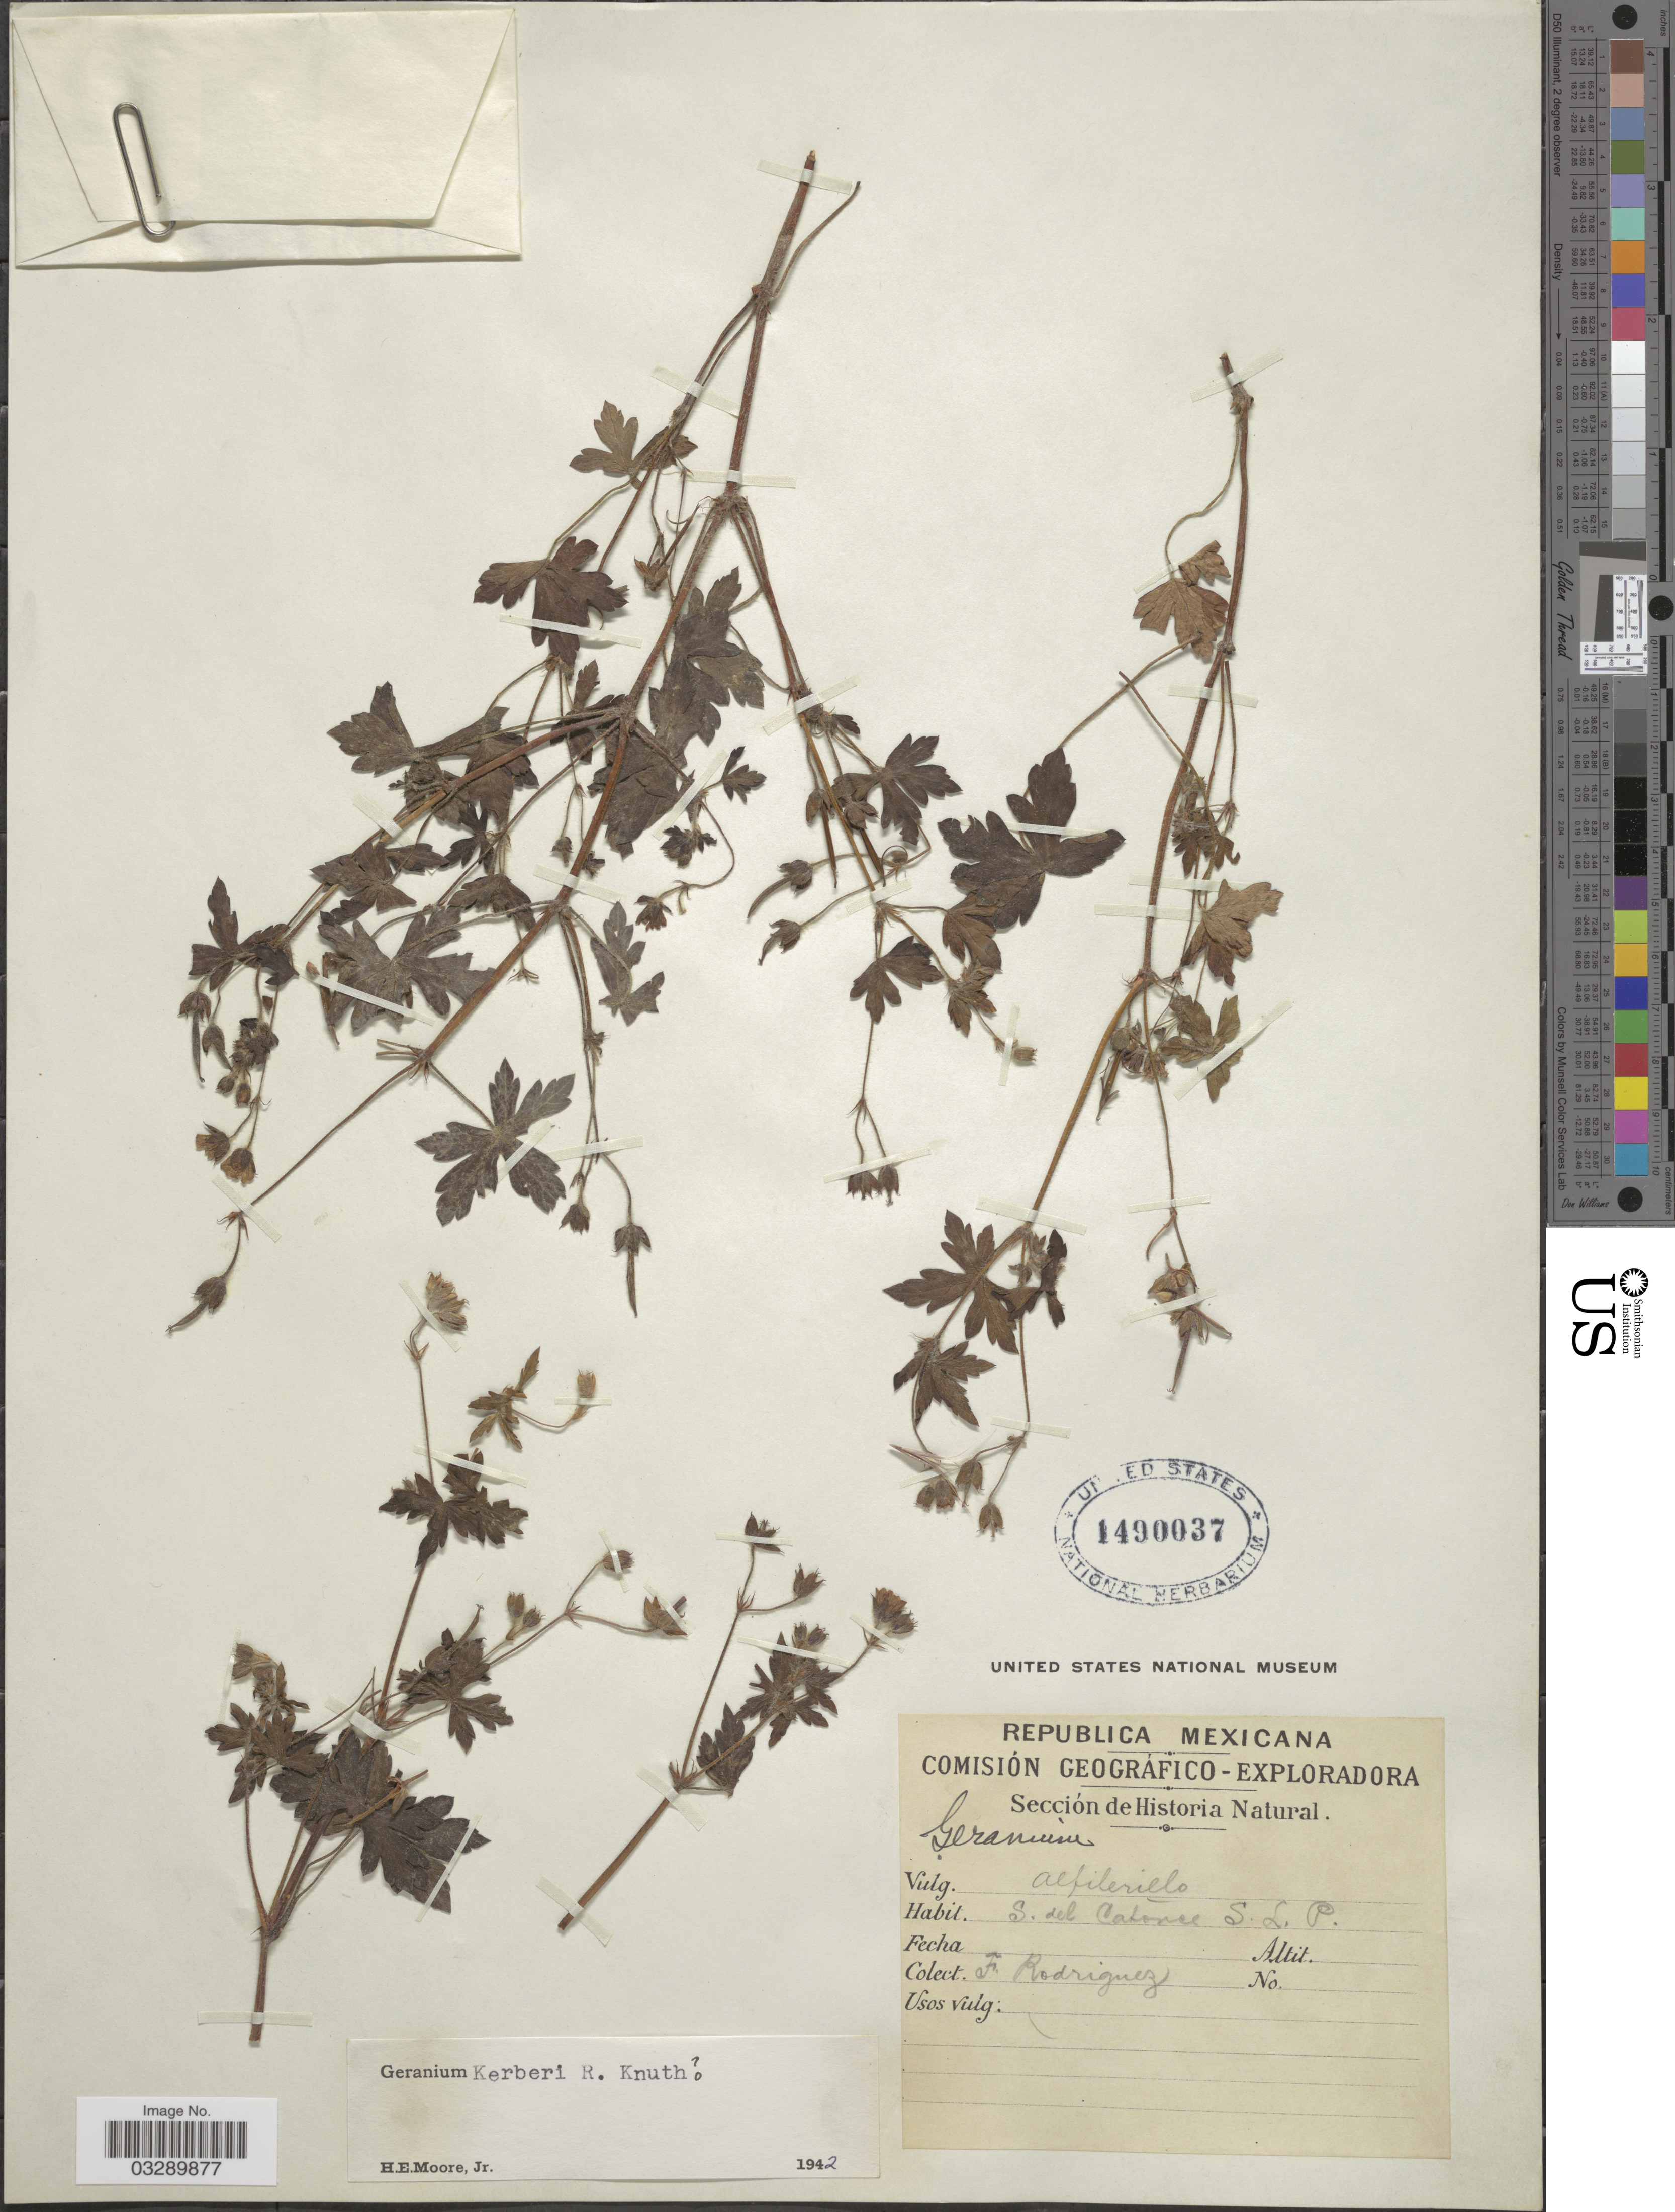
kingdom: Plantae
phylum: Tracheophyta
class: Magnoliopsida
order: Geraniales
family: Geraniaceae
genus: Geranium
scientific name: Geranium sp.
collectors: F. Rodriguez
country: Mexico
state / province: San Luis Potosí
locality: S. del Catorce S. L. P.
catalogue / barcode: US 1490037